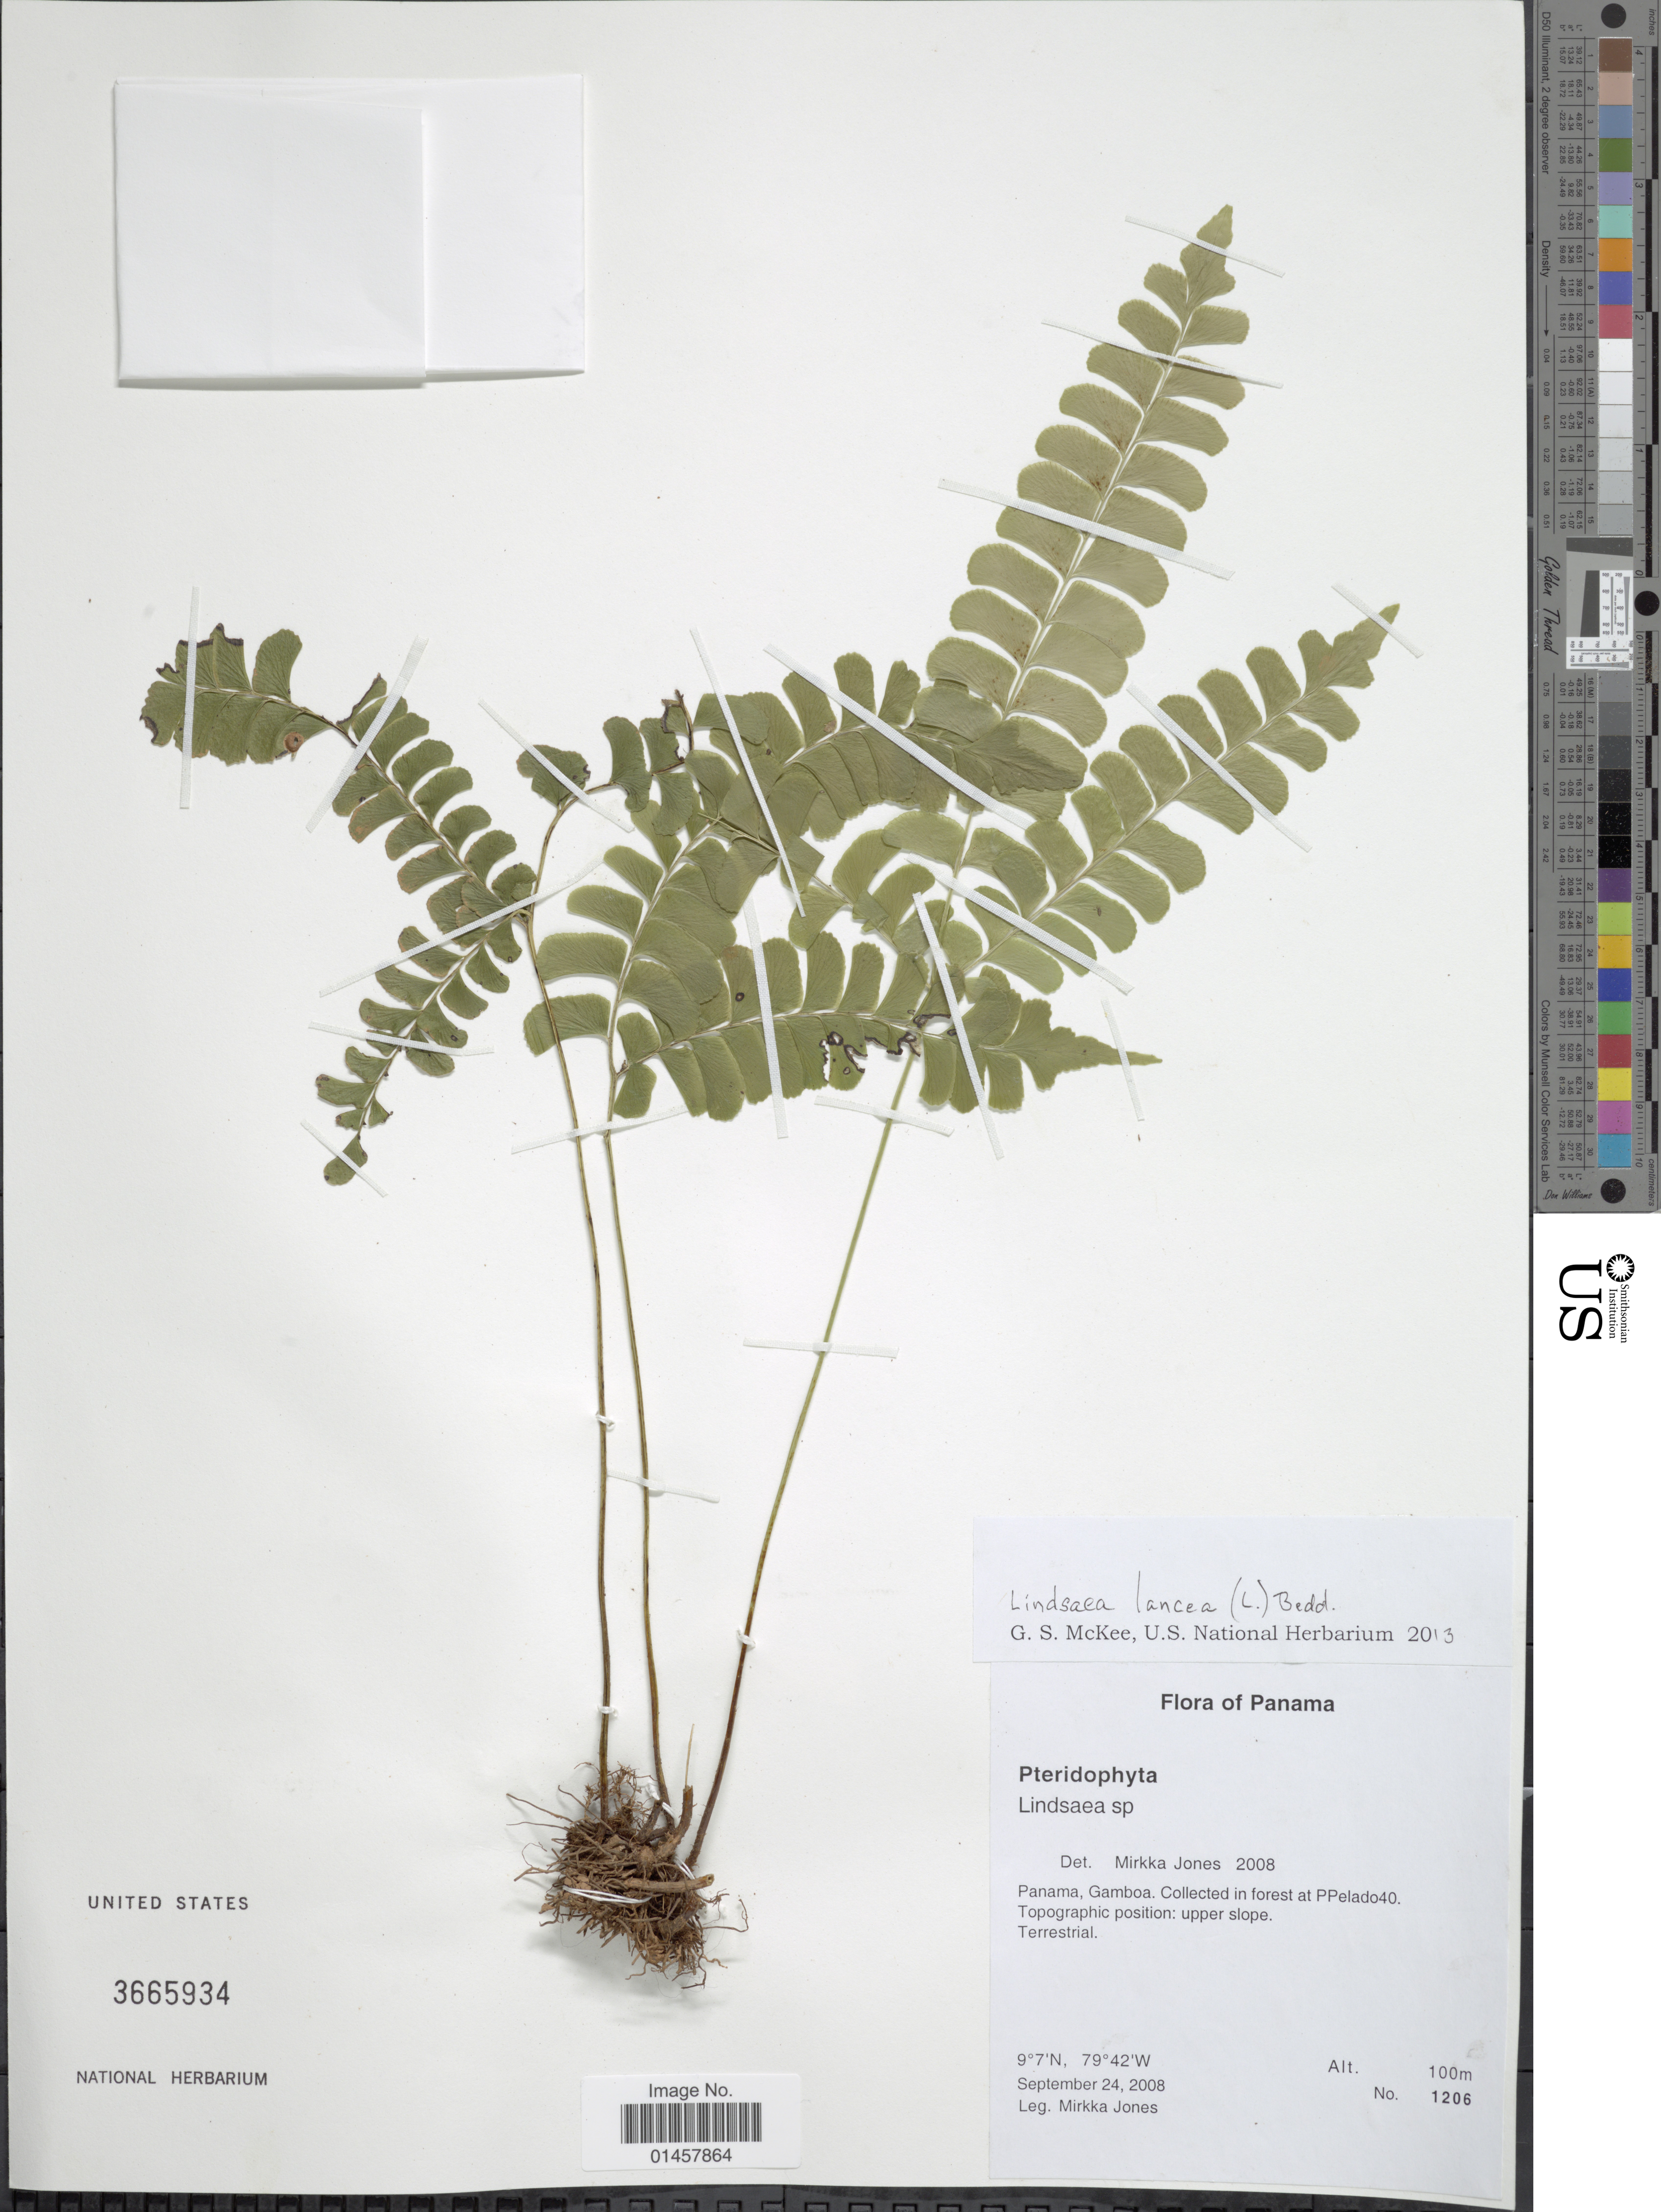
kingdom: Plantae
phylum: Tracheophyta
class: Polypodiopsida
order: Polypodiales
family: Lindsaeaceae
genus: Lindsaea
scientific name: Lindsaea lancea var. lancea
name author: (L.) Bedd.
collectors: M. Jones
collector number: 1206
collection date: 2008-09-24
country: Panama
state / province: Colón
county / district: Canal Zone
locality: Panama, Gamboa, collected in forest at PPelado40,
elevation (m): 100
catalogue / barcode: US 3665934